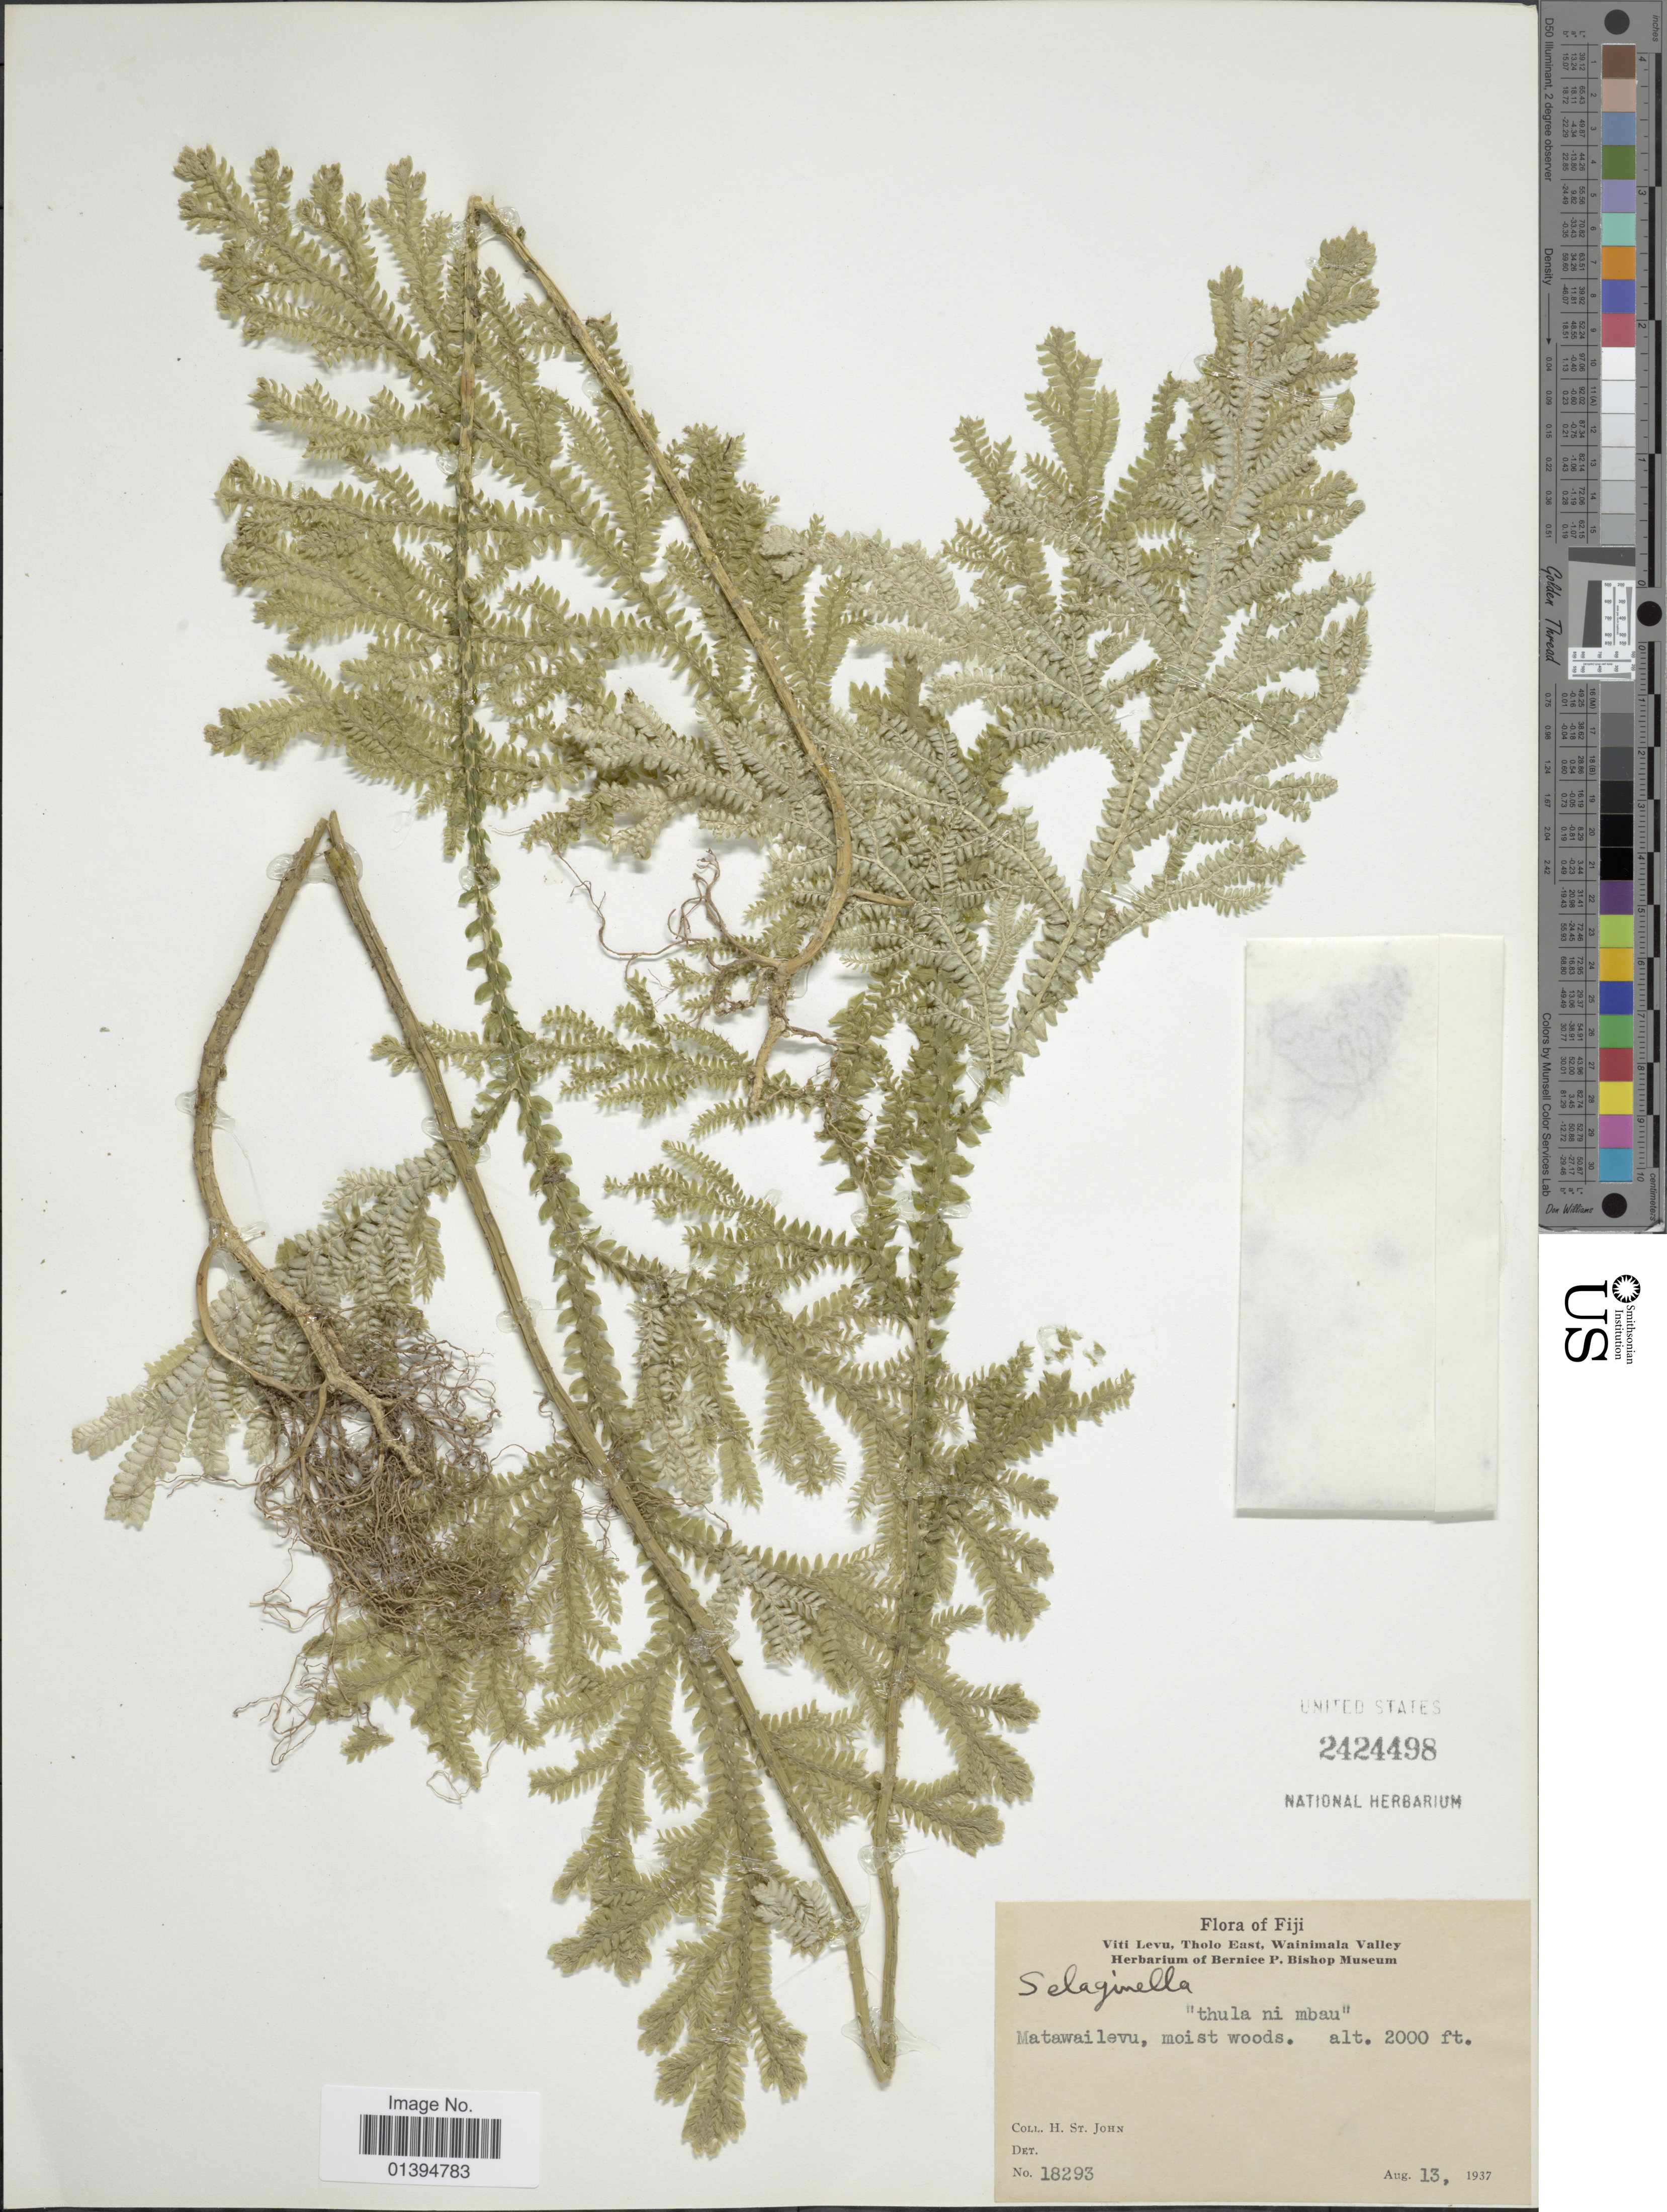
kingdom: Plantae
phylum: Tracheophyta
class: Lycopodiopsida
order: Selaginellales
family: Selaginellaceae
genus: Selaginella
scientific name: Selaginella sp.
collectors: H. St. John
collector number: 18293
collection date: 1937-08-13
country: Fiji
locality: Viti Levu, Yholo East, Wainimala Valley, Matawailevu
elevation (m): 610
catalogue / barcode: US 2424498